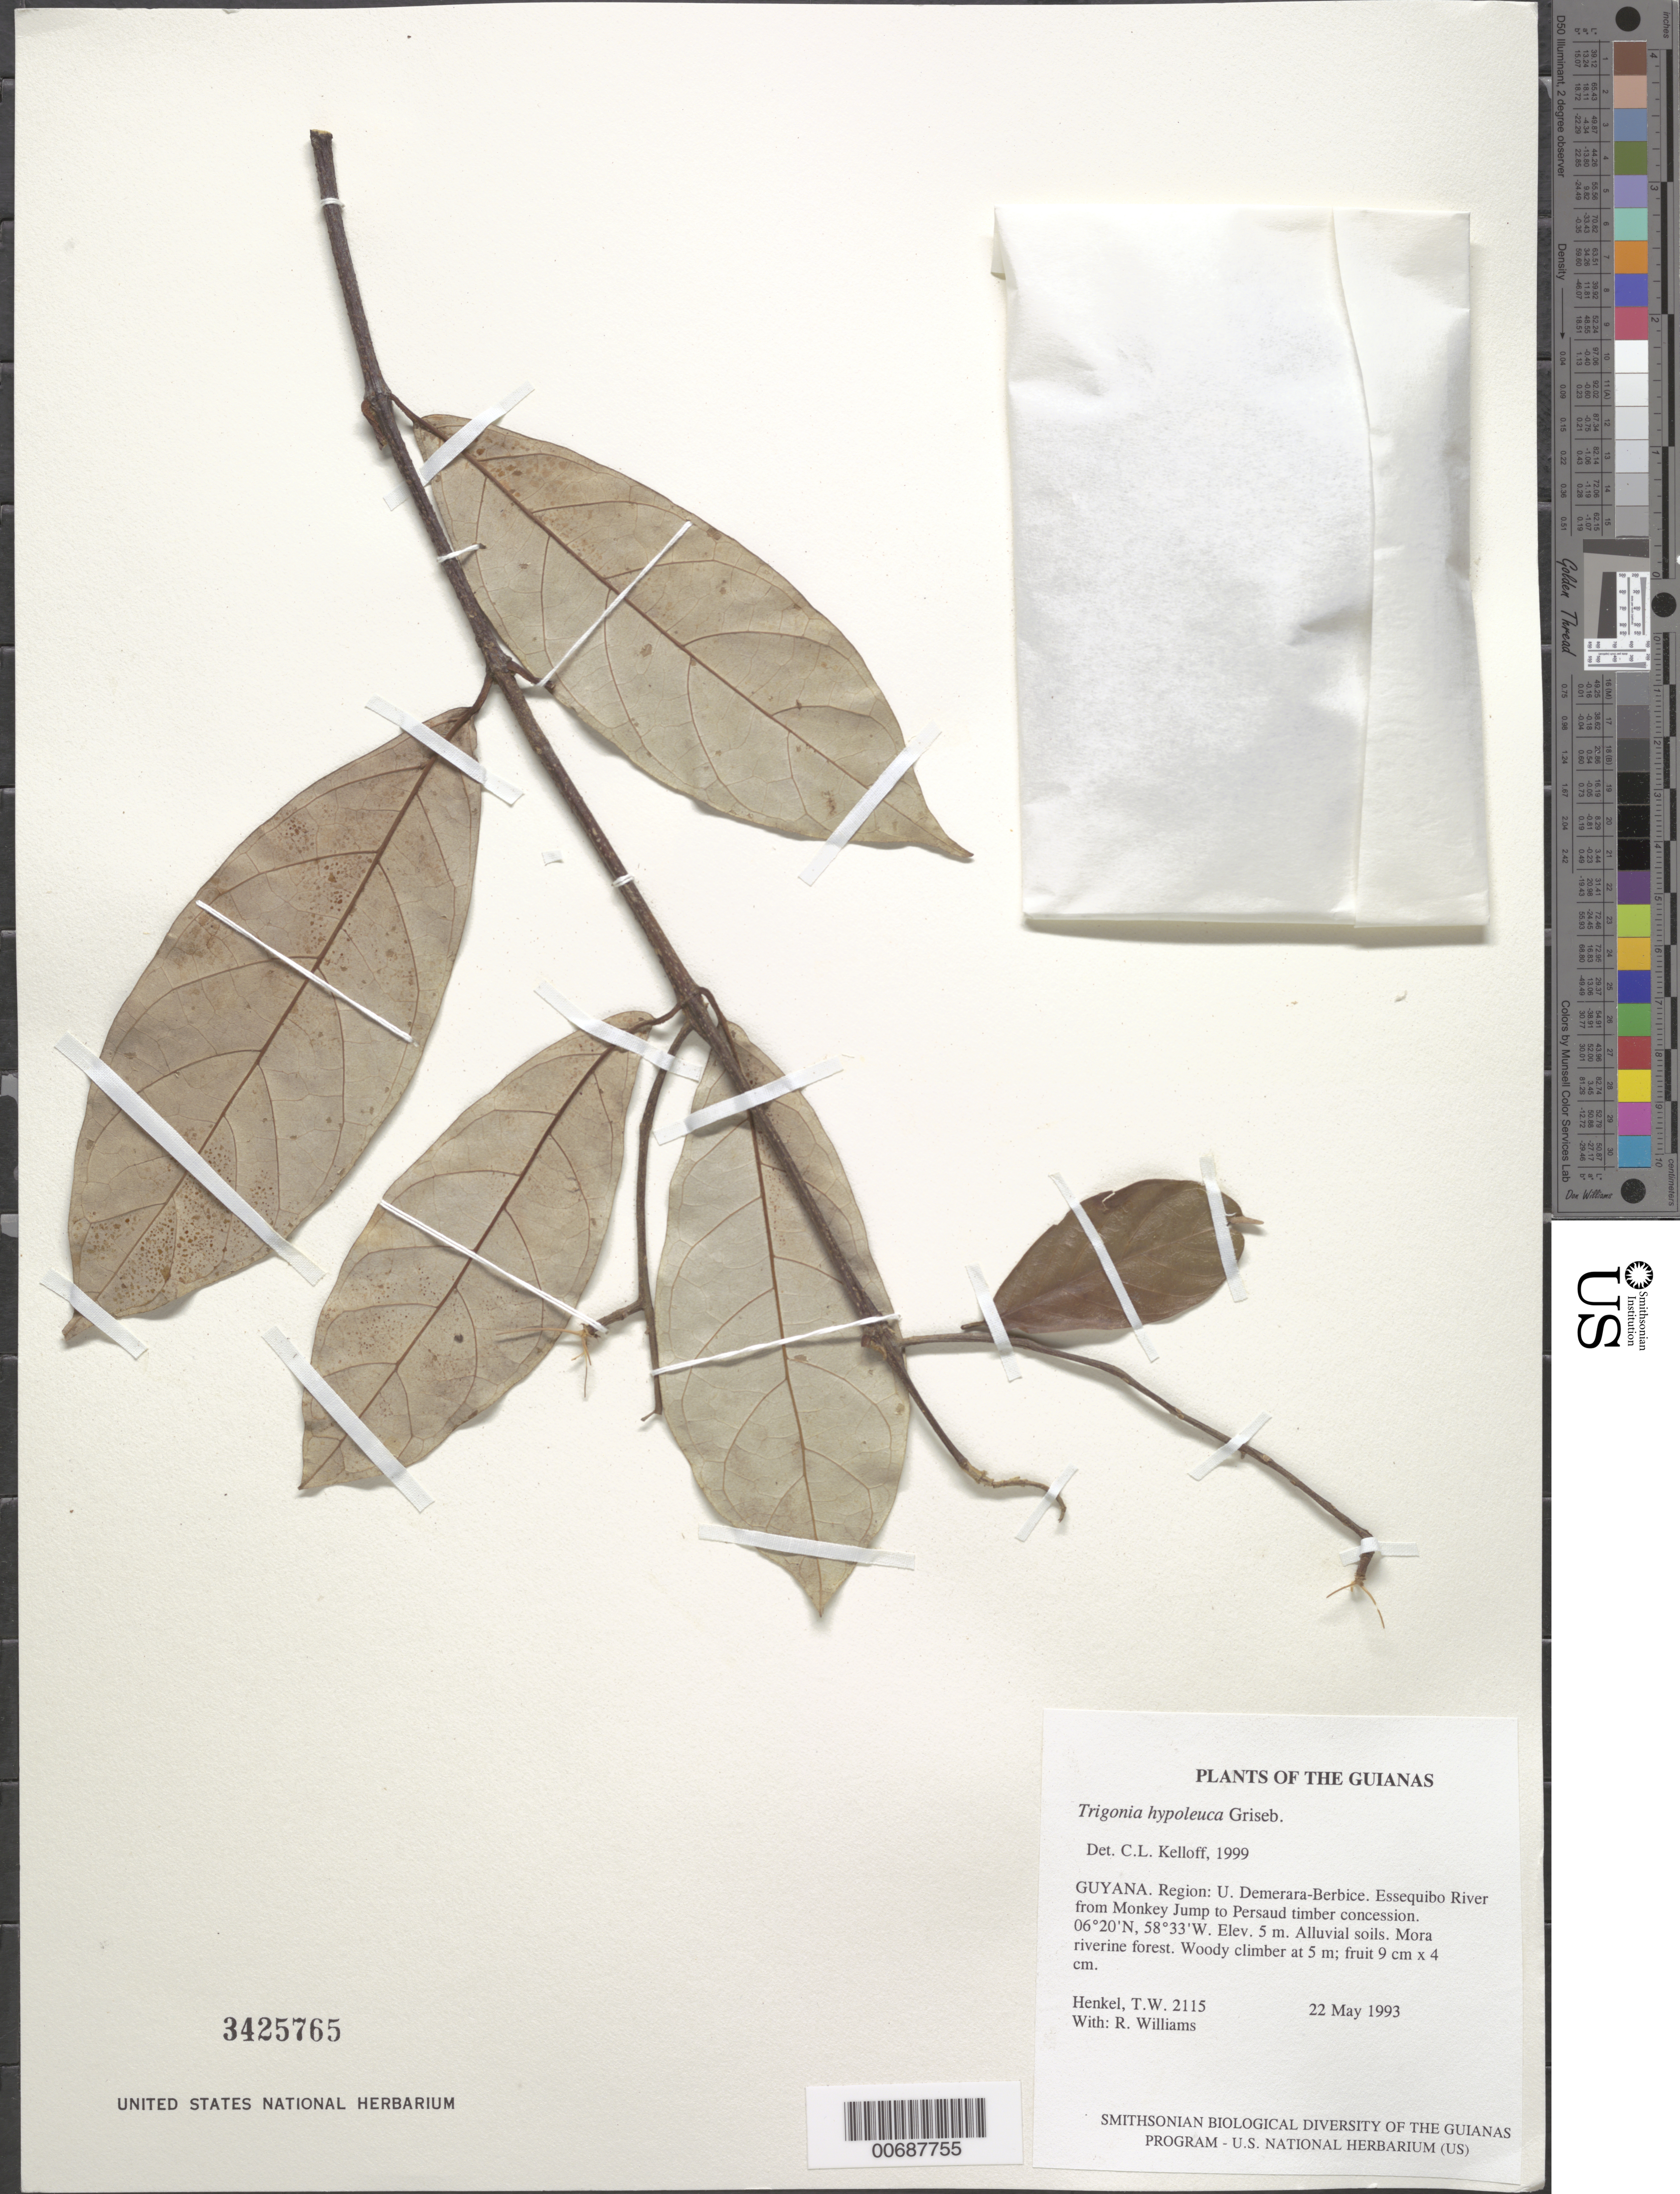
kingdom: Plantae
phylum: Tracheophyta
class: Magnoliopsida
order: Malpighiales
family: Trigoniaceae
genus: Trigonia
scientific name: Trigonia hypoleuca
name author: Griseb.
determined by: Kelloff, Carol L., (US), Smithsonian Institution - National Museum of Natural History (UNITED STATES)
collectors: T. Henkel & R. Williams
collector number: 2115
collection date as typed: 22 May 1993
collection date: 1993-05-22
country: Guyana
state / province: U. Demerara-Berbice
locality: Essequibo River from Monkey Jump to Persaud timber concession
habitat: Alluvial soils. Mora riverine forest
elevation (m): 5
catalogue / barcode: US 3425765